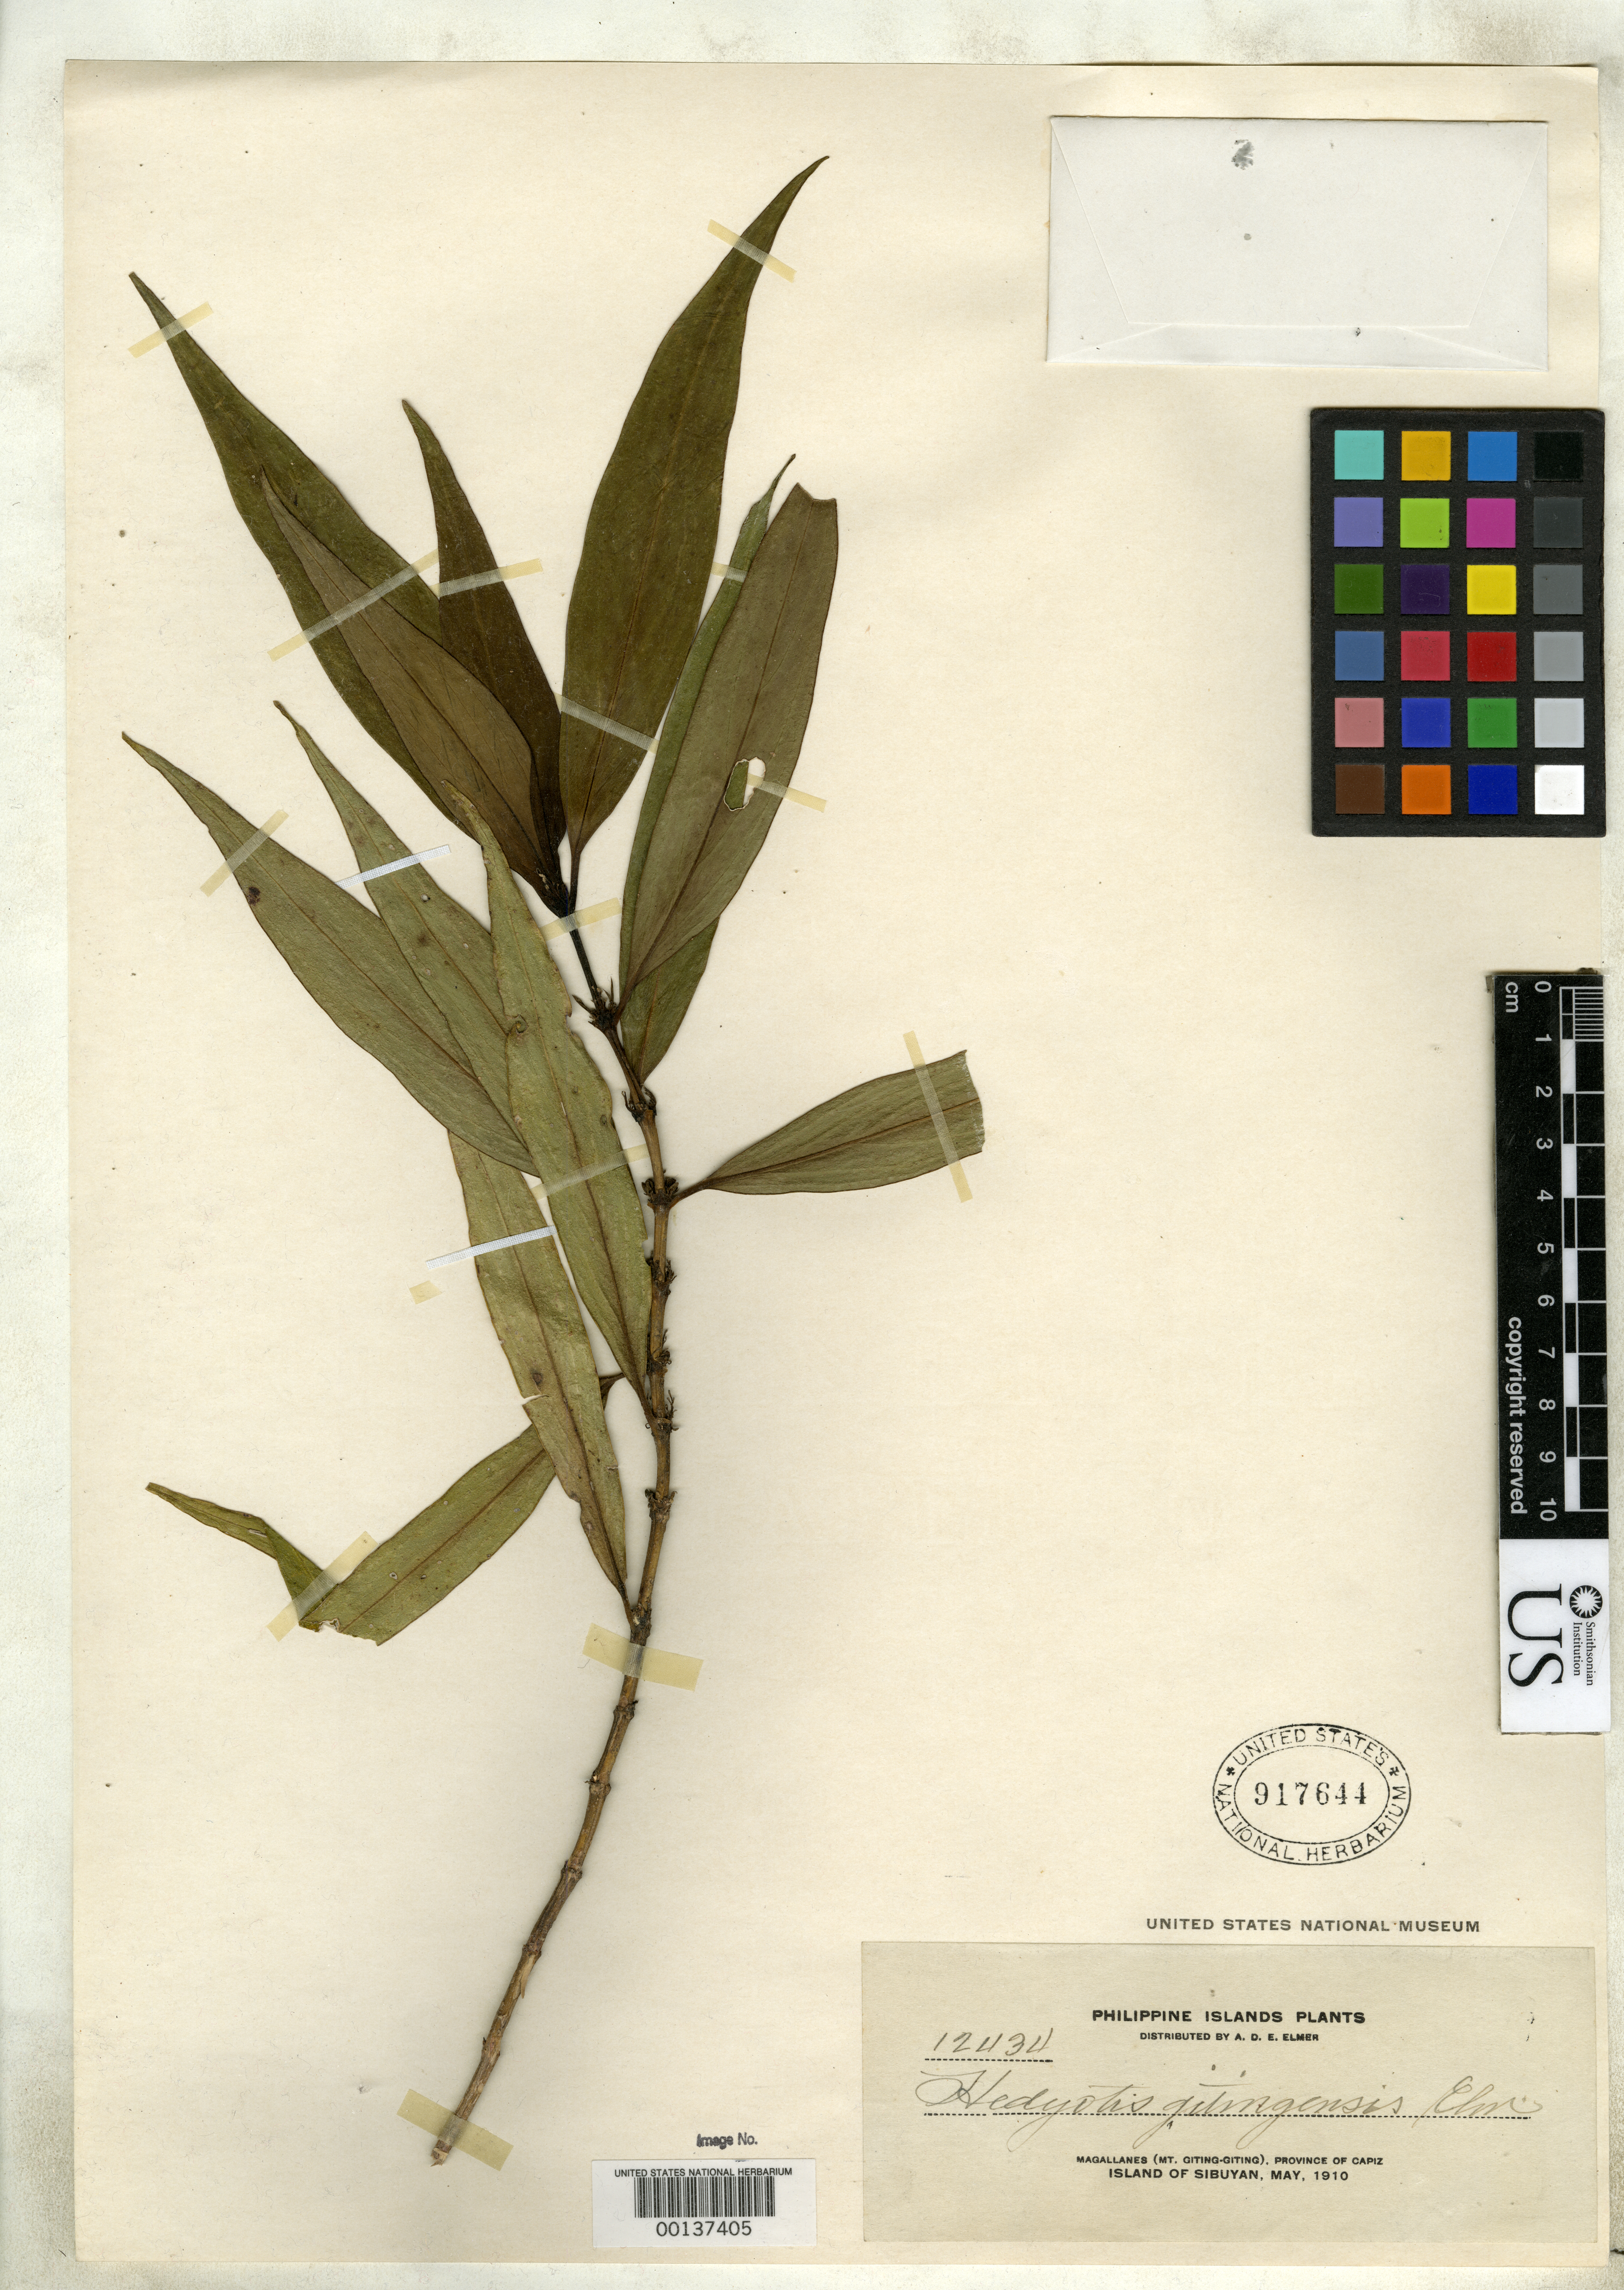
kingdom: Plantae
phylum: Tracheophyta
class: Magnoliopsida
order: Gentianales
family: Rubiaceae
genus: Hedyotis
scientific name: Hedyotis gitingensis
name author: Elmer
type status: Isotype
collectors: A. D. E. Elmer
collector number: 12434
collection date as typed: May 1911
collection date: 1911-05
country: Philippines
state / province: Mimaropa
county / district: Romblon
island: Sibuyan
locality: Magallanes, Mt. Giting-Giting.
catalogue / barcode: US 917644